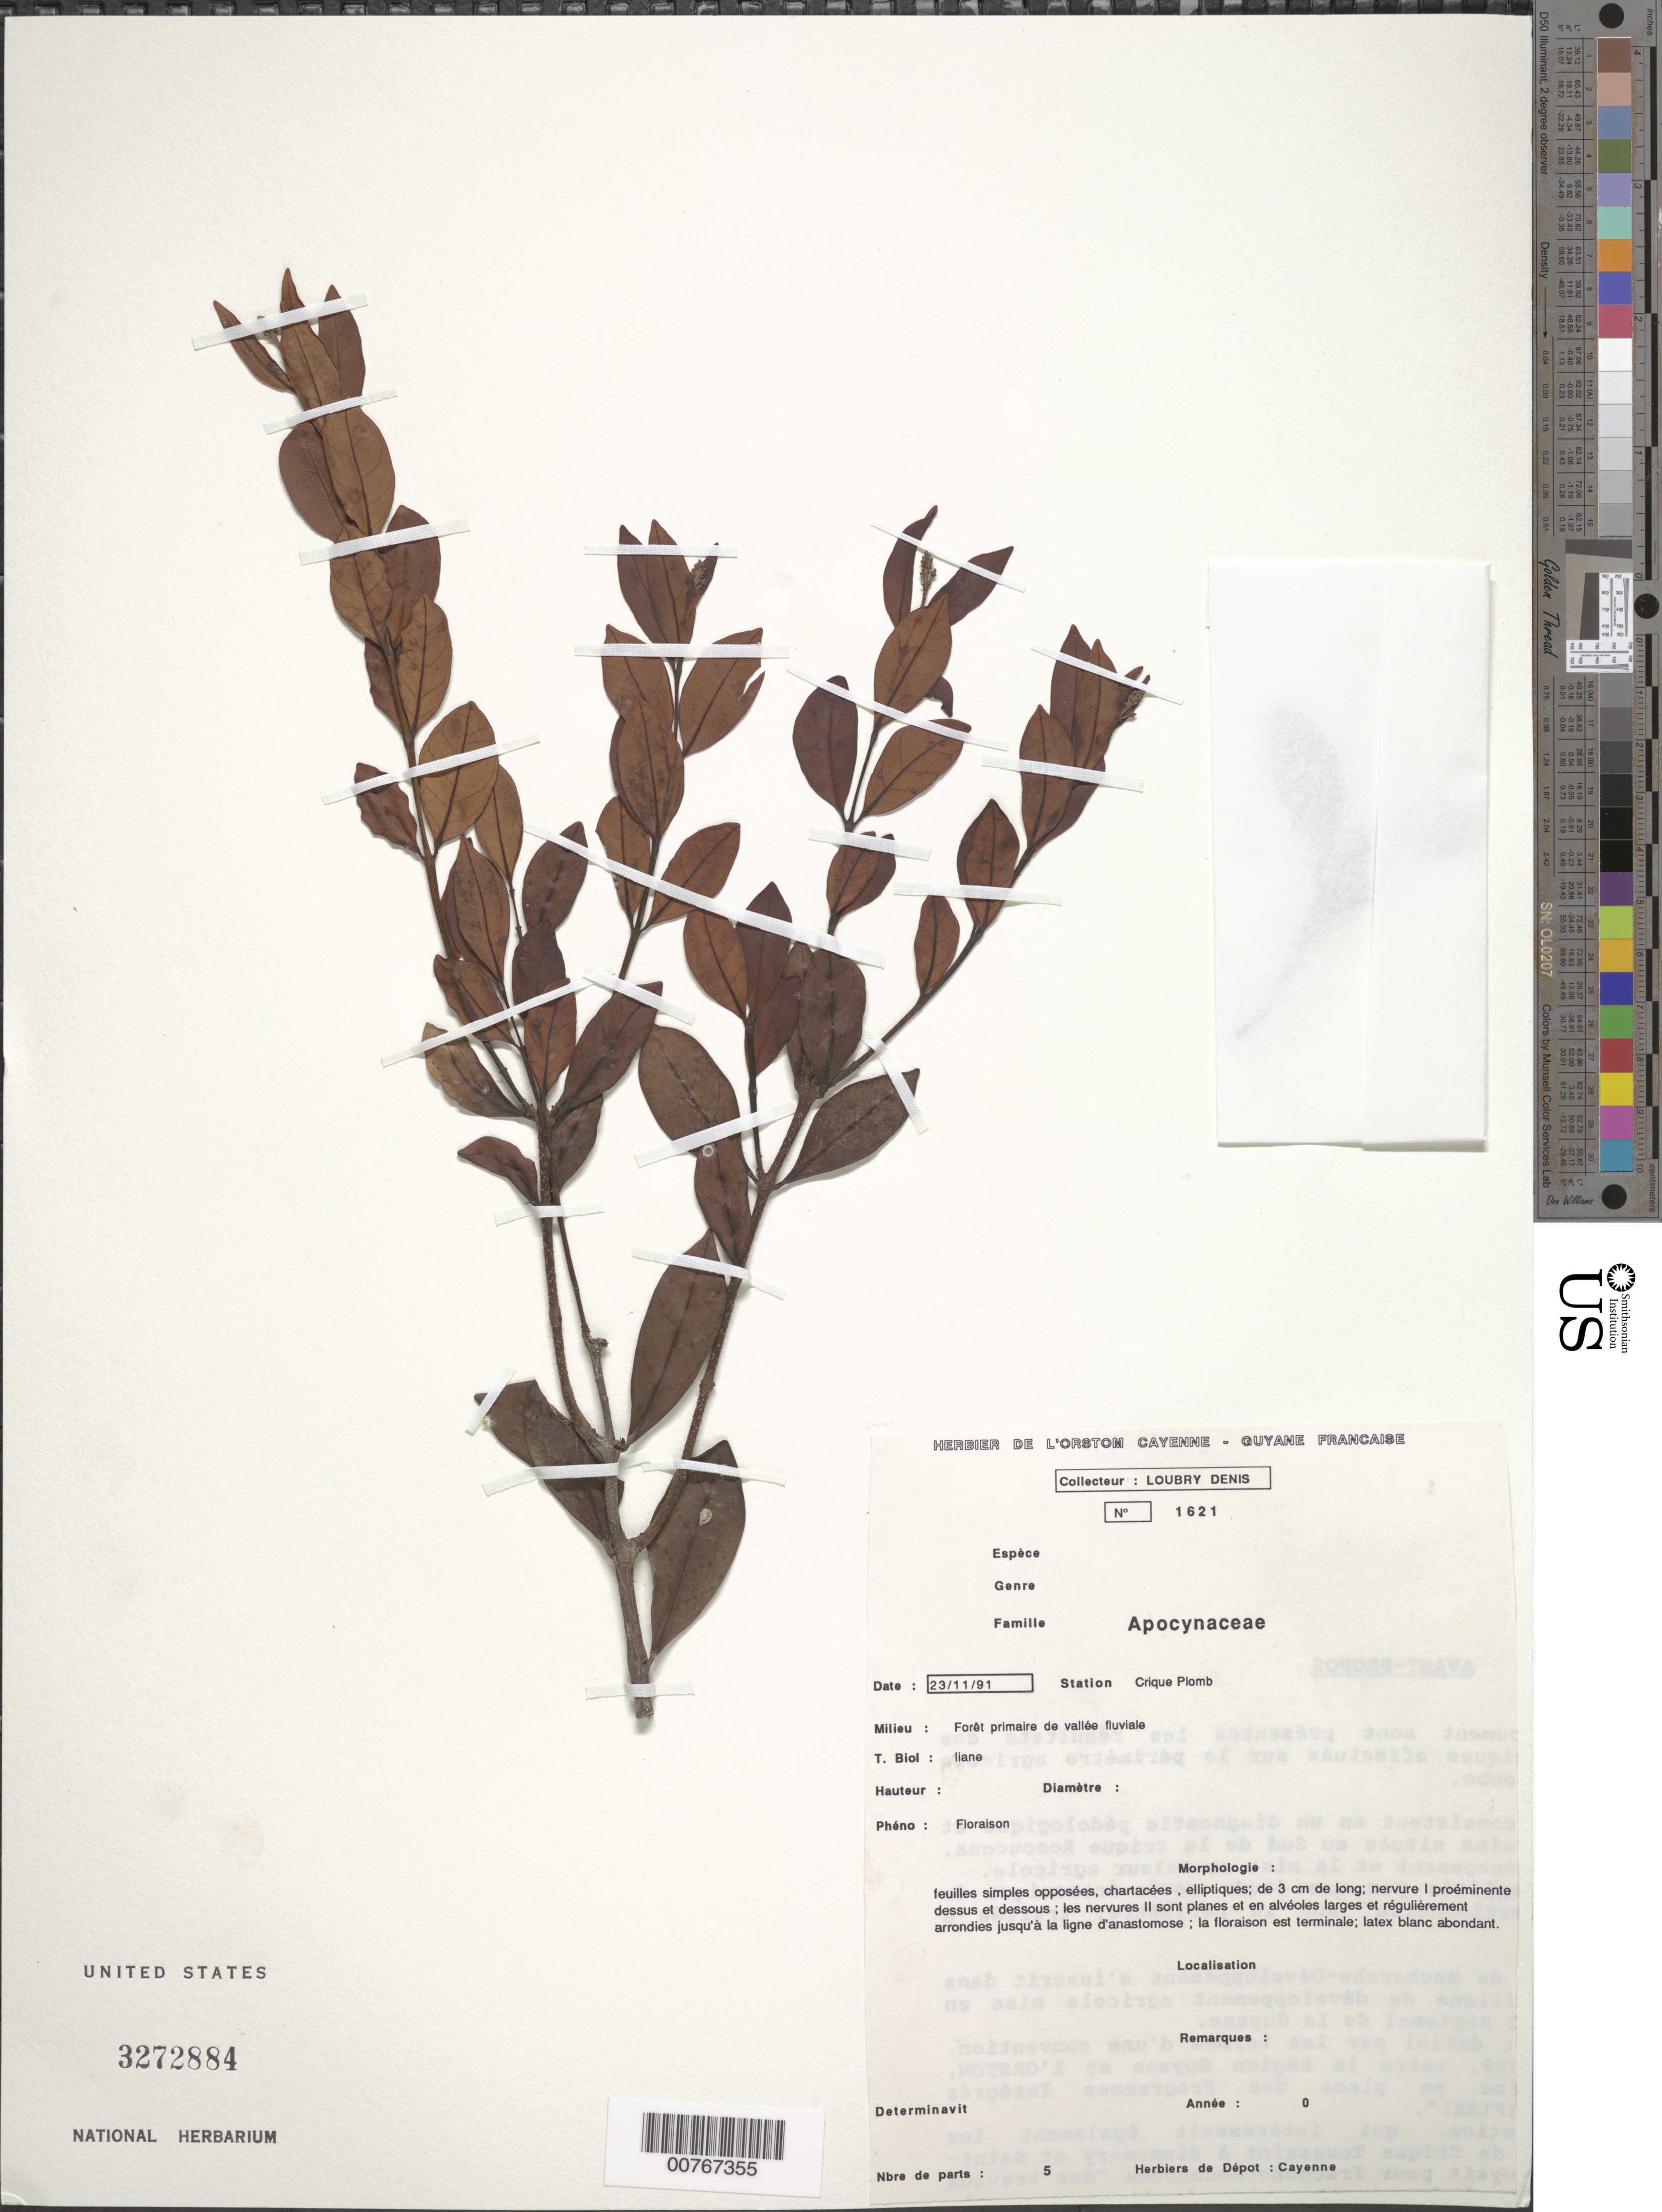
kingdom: Plantae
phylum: Tracheophyta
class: Magnoliopsida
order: Gentianales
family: Apocynaceae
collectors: D. Loubry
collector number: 1621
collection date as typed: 23-Nov-91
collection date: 1991-11-23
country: French Guiana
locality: Crique Plomb, Bassin du Sinnamary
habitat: Forêt primaire de vallée fluviale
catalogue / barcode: US 3272884